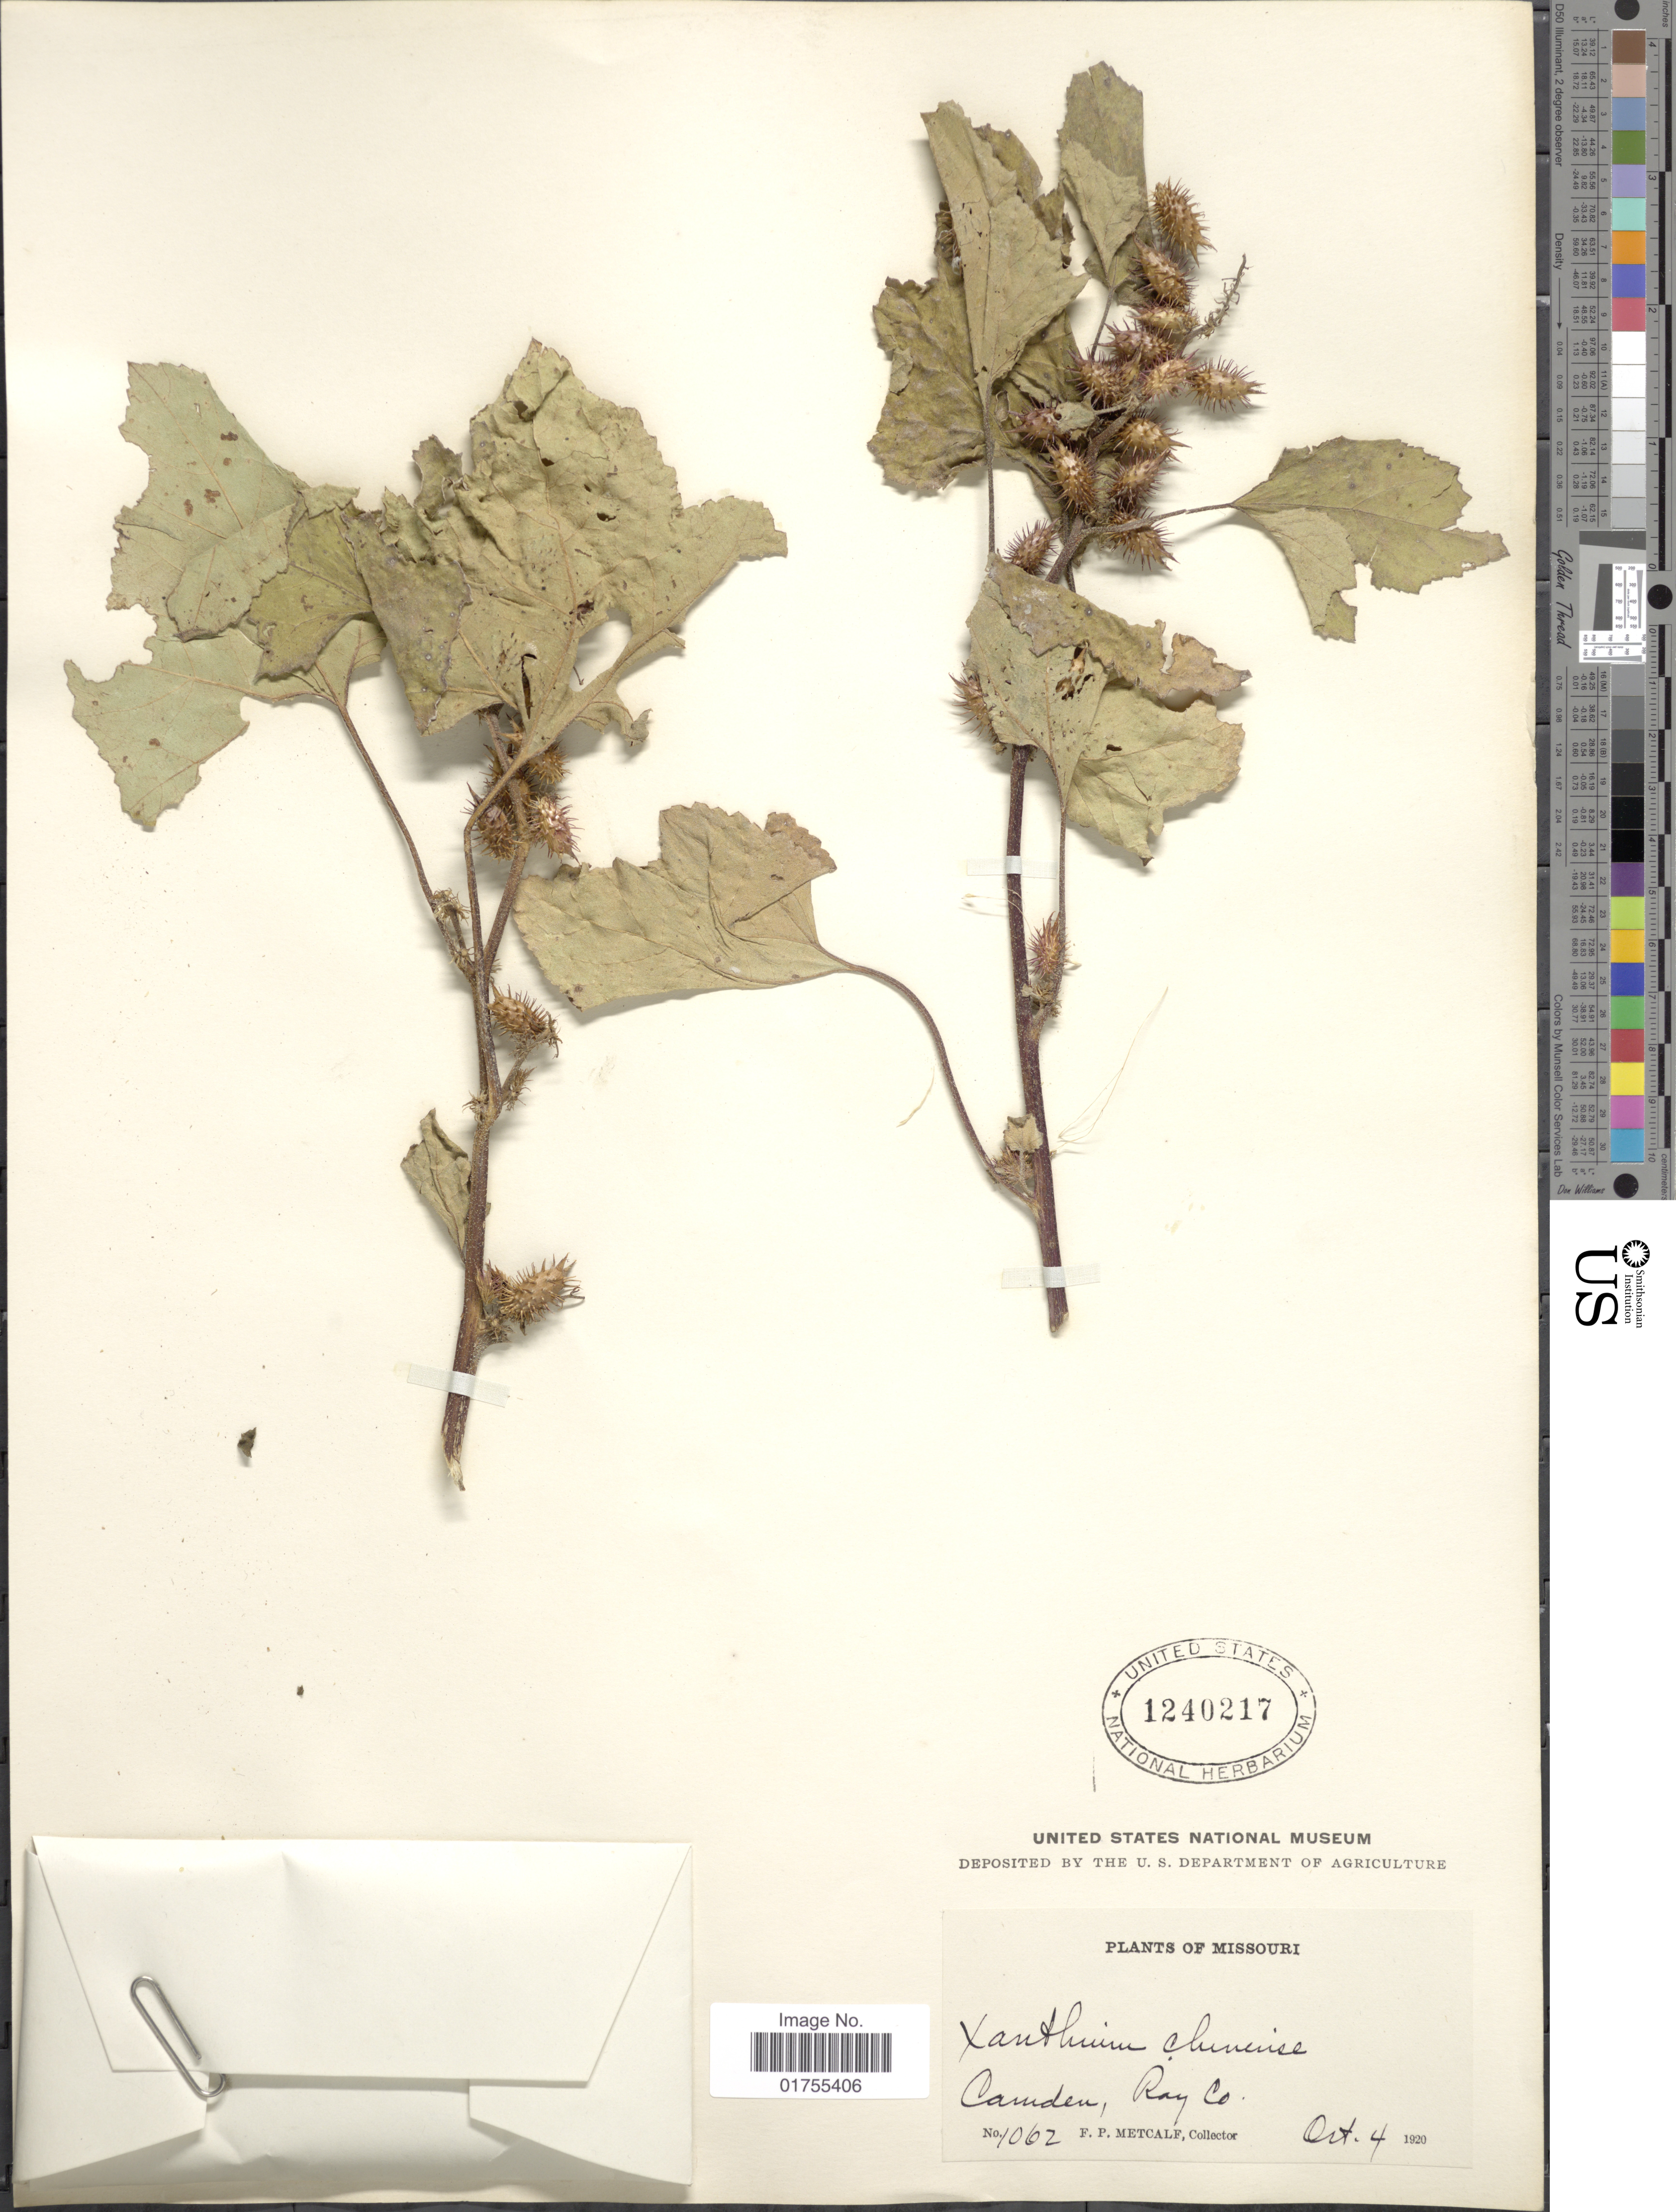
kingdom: Plantae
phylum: Tracheophyta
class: Magnoliopsida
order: Asterales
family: Asteraceae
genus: Xanthium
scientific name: Xanthium strumarium var. glabratum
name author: Mill.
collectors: F. Metcalf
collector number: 1062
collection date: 1920-10-04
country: United States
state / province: Missouri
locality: Camden, Ray Co.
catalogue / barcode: US 1240217